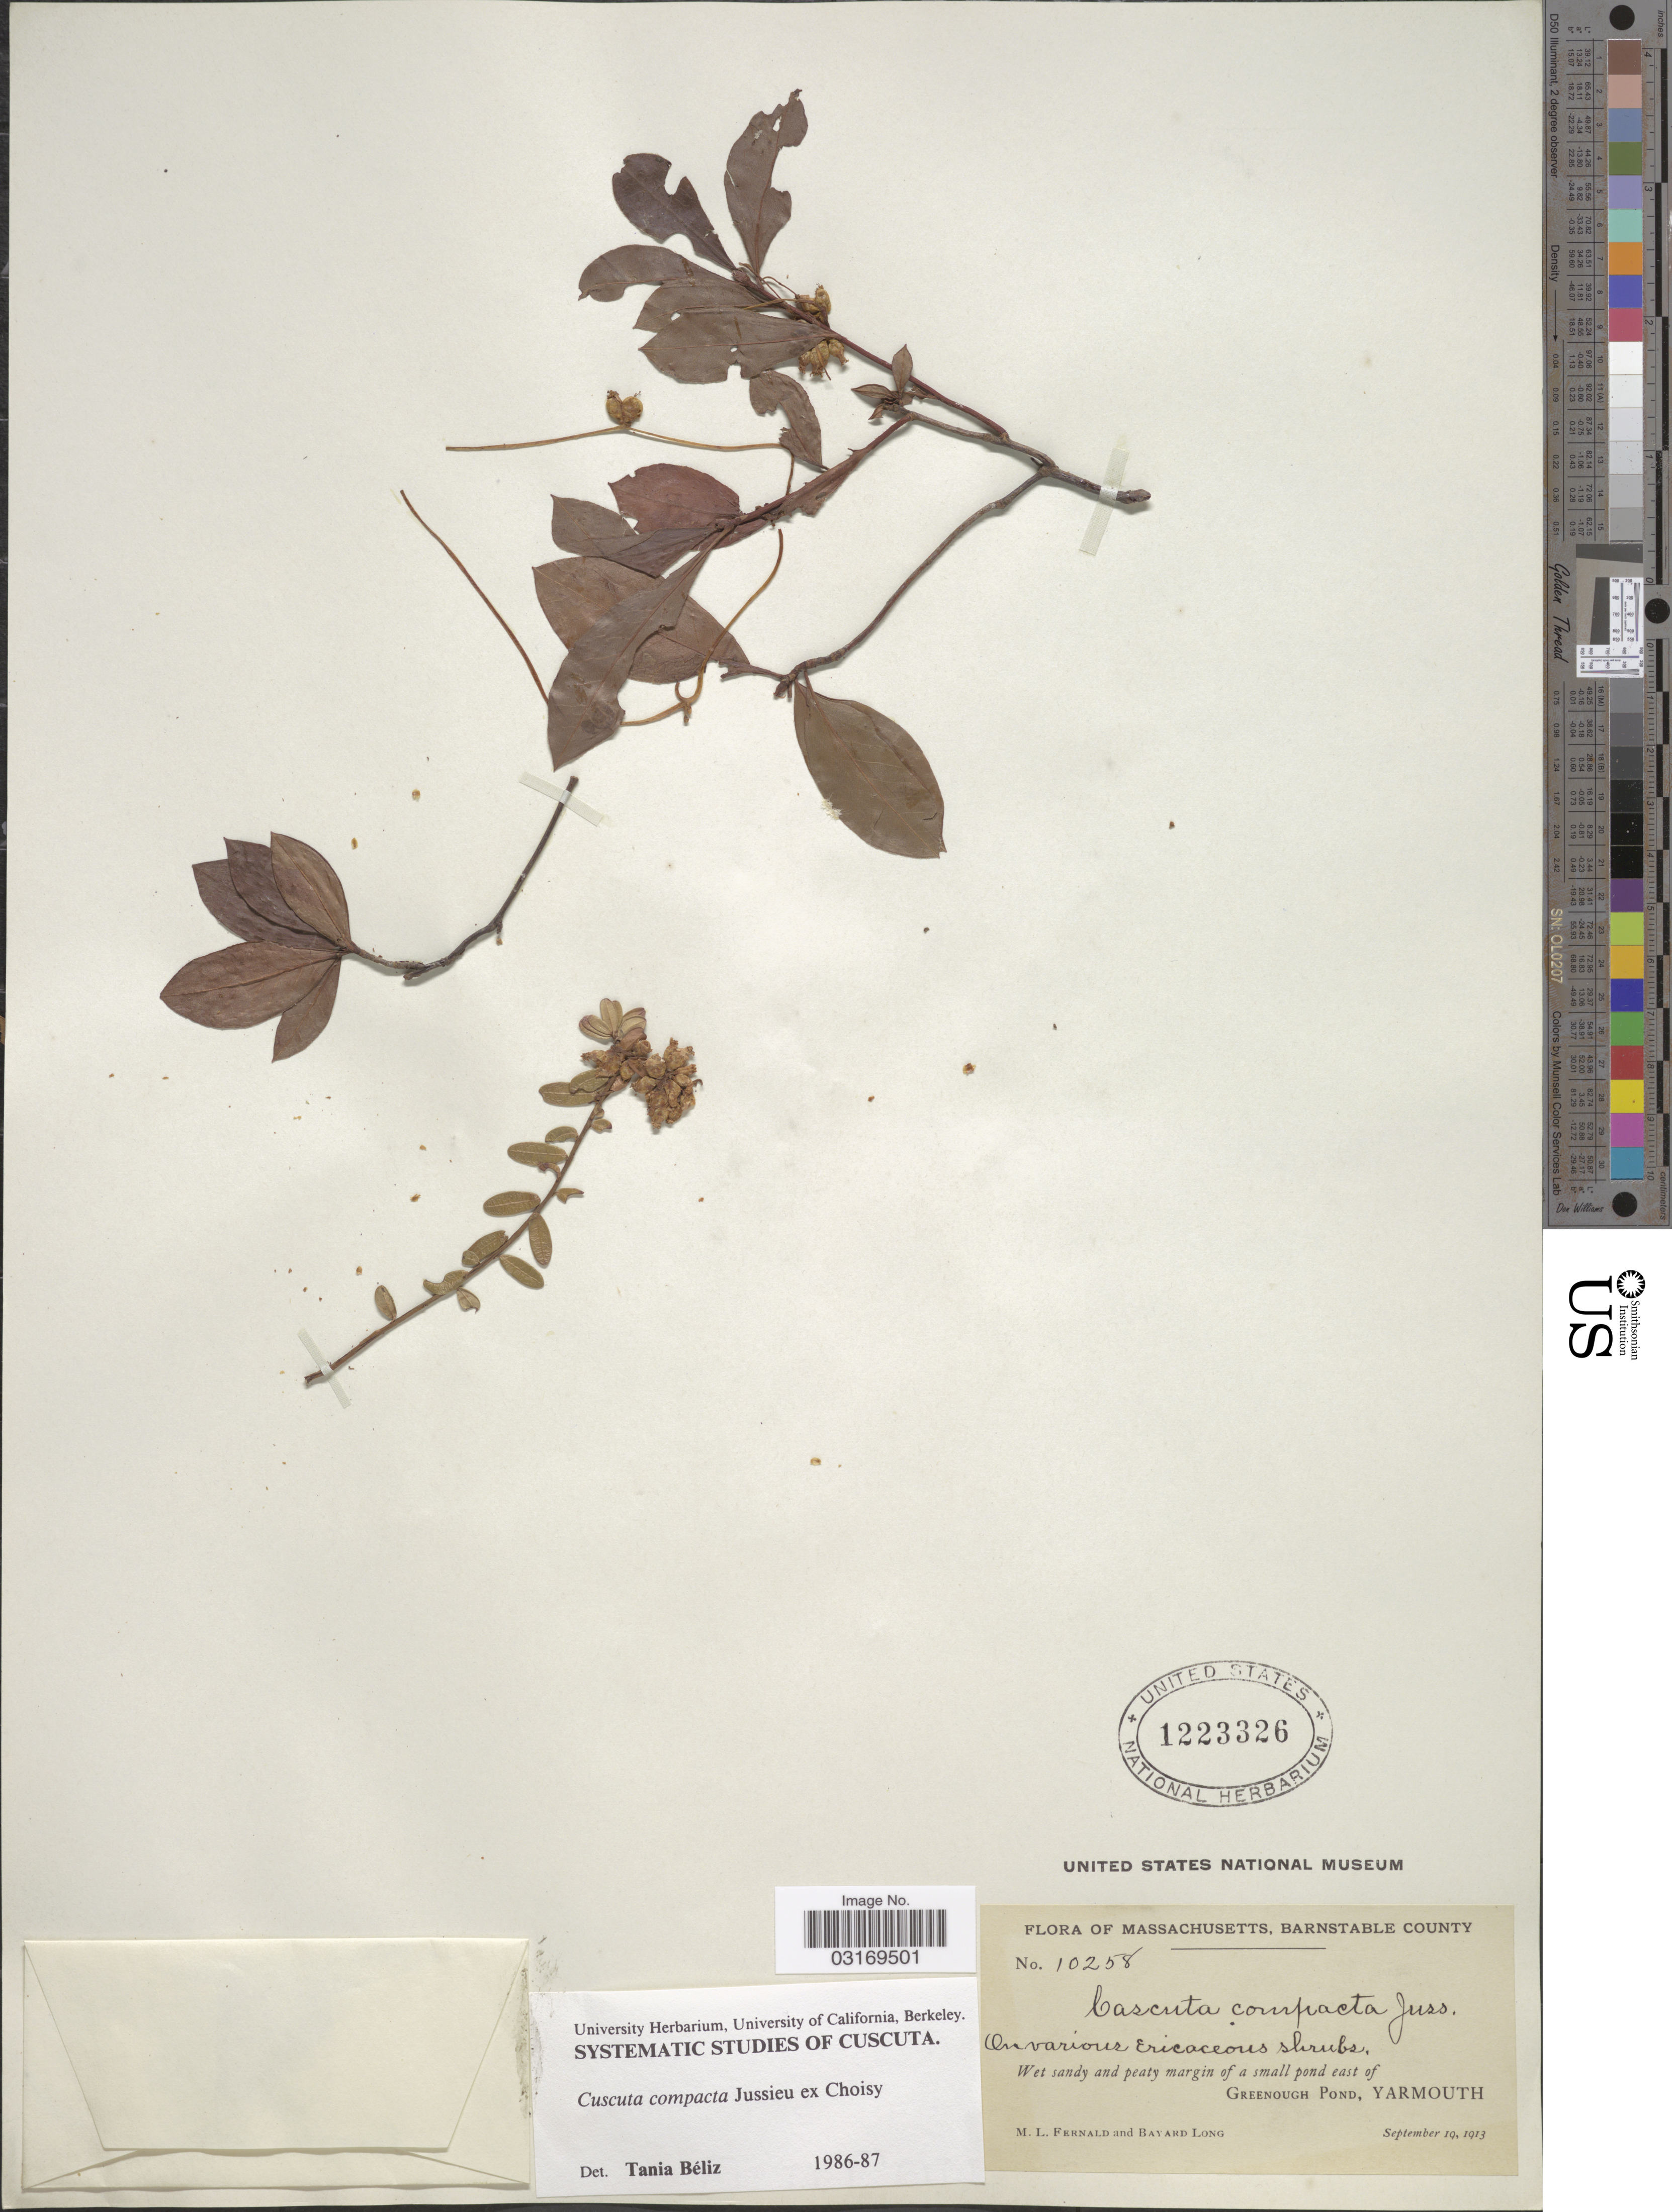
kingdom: Plantae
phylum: Tracheophyta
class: Magnoliopsida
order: Solanales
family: Convolvulaceae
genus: Cuscuta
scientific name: Cuscuta compacta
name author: Juss. ex Choisy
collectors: M. L. Fernald & B. Long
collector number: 10258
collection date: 1913-09-19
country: United States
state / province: Massachusetts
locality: Barnstable County. Wet sandy and peaty margin of a small pond east of Greenough Pond, Yarmouth.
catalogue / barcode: US 1223326